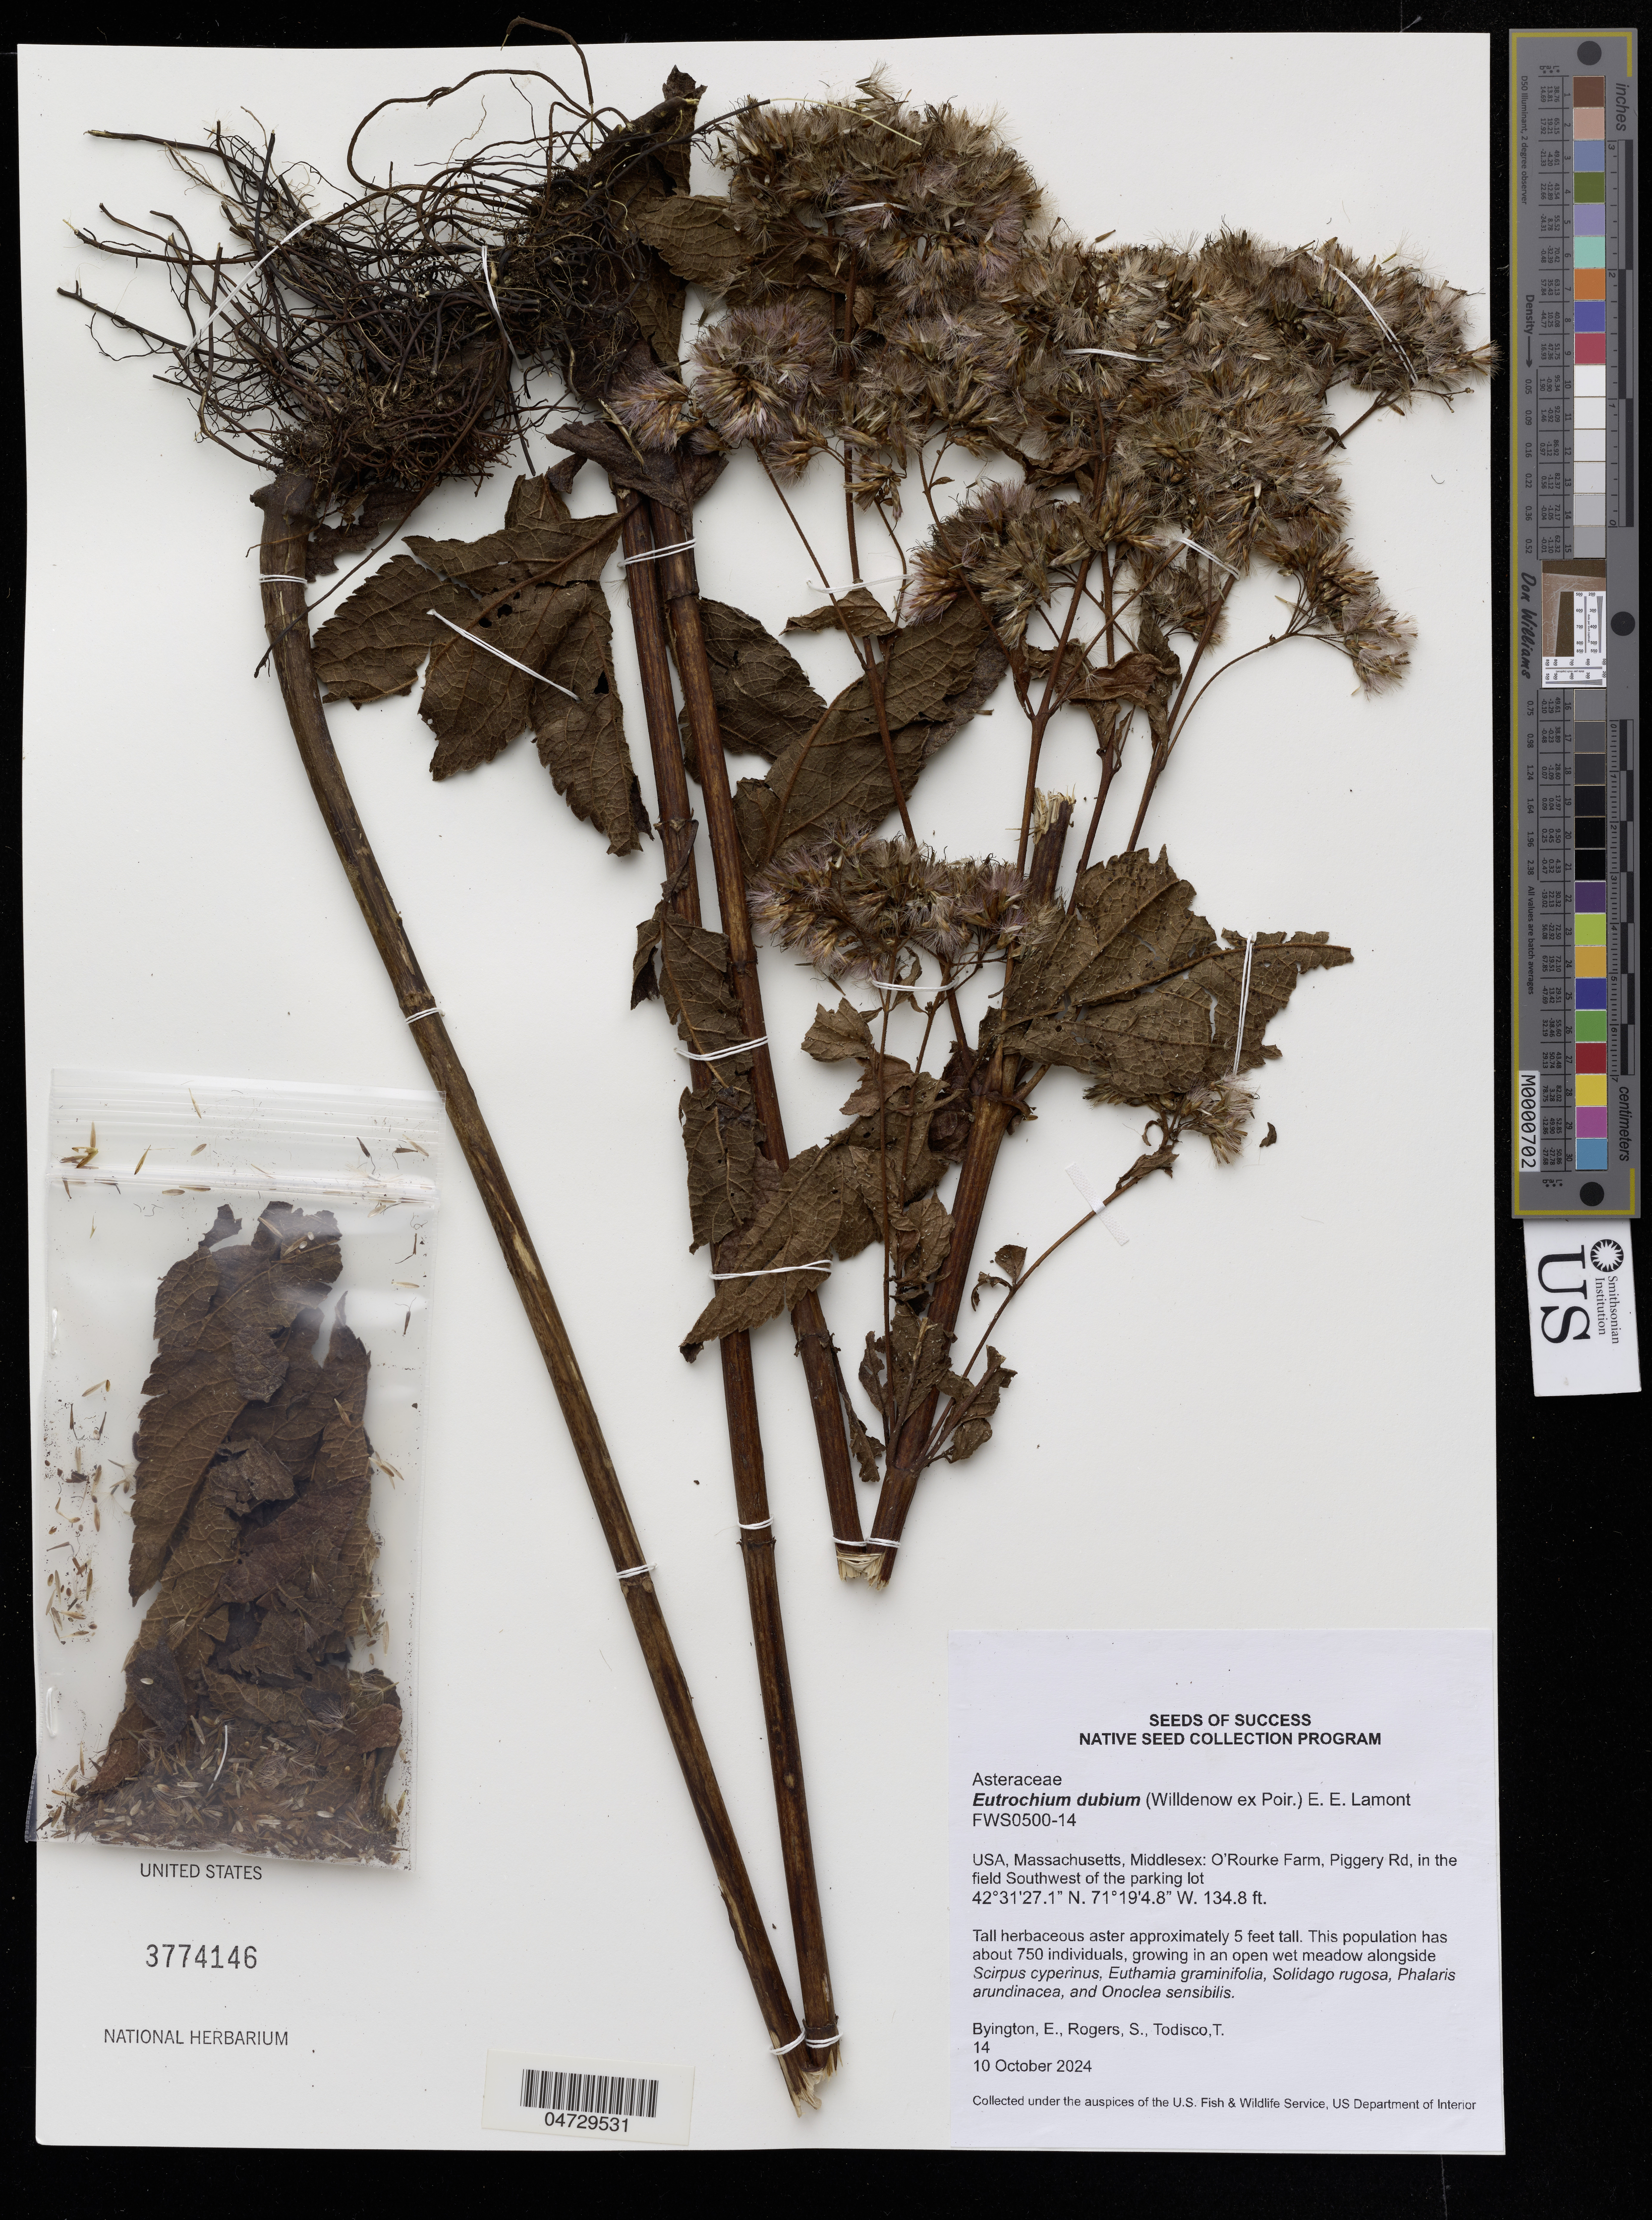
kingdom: Plantae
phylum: Tracheophyta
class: Magnoliopsida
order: Asterales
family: Asteraceae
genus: Eutrochium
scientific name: Eutrochium dubium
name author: (Willd. ex Poir.) E.E. Lamont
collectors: E. Byington, S. Rogers & T. Todisco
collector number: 14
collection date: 2024-10-10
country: United States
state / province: Massachusetts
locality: Middlesex: O'Rourke Farm, Piggery Rd, in the field Southwest of the parking lot.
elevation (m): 41.1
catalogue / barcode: US 3774146